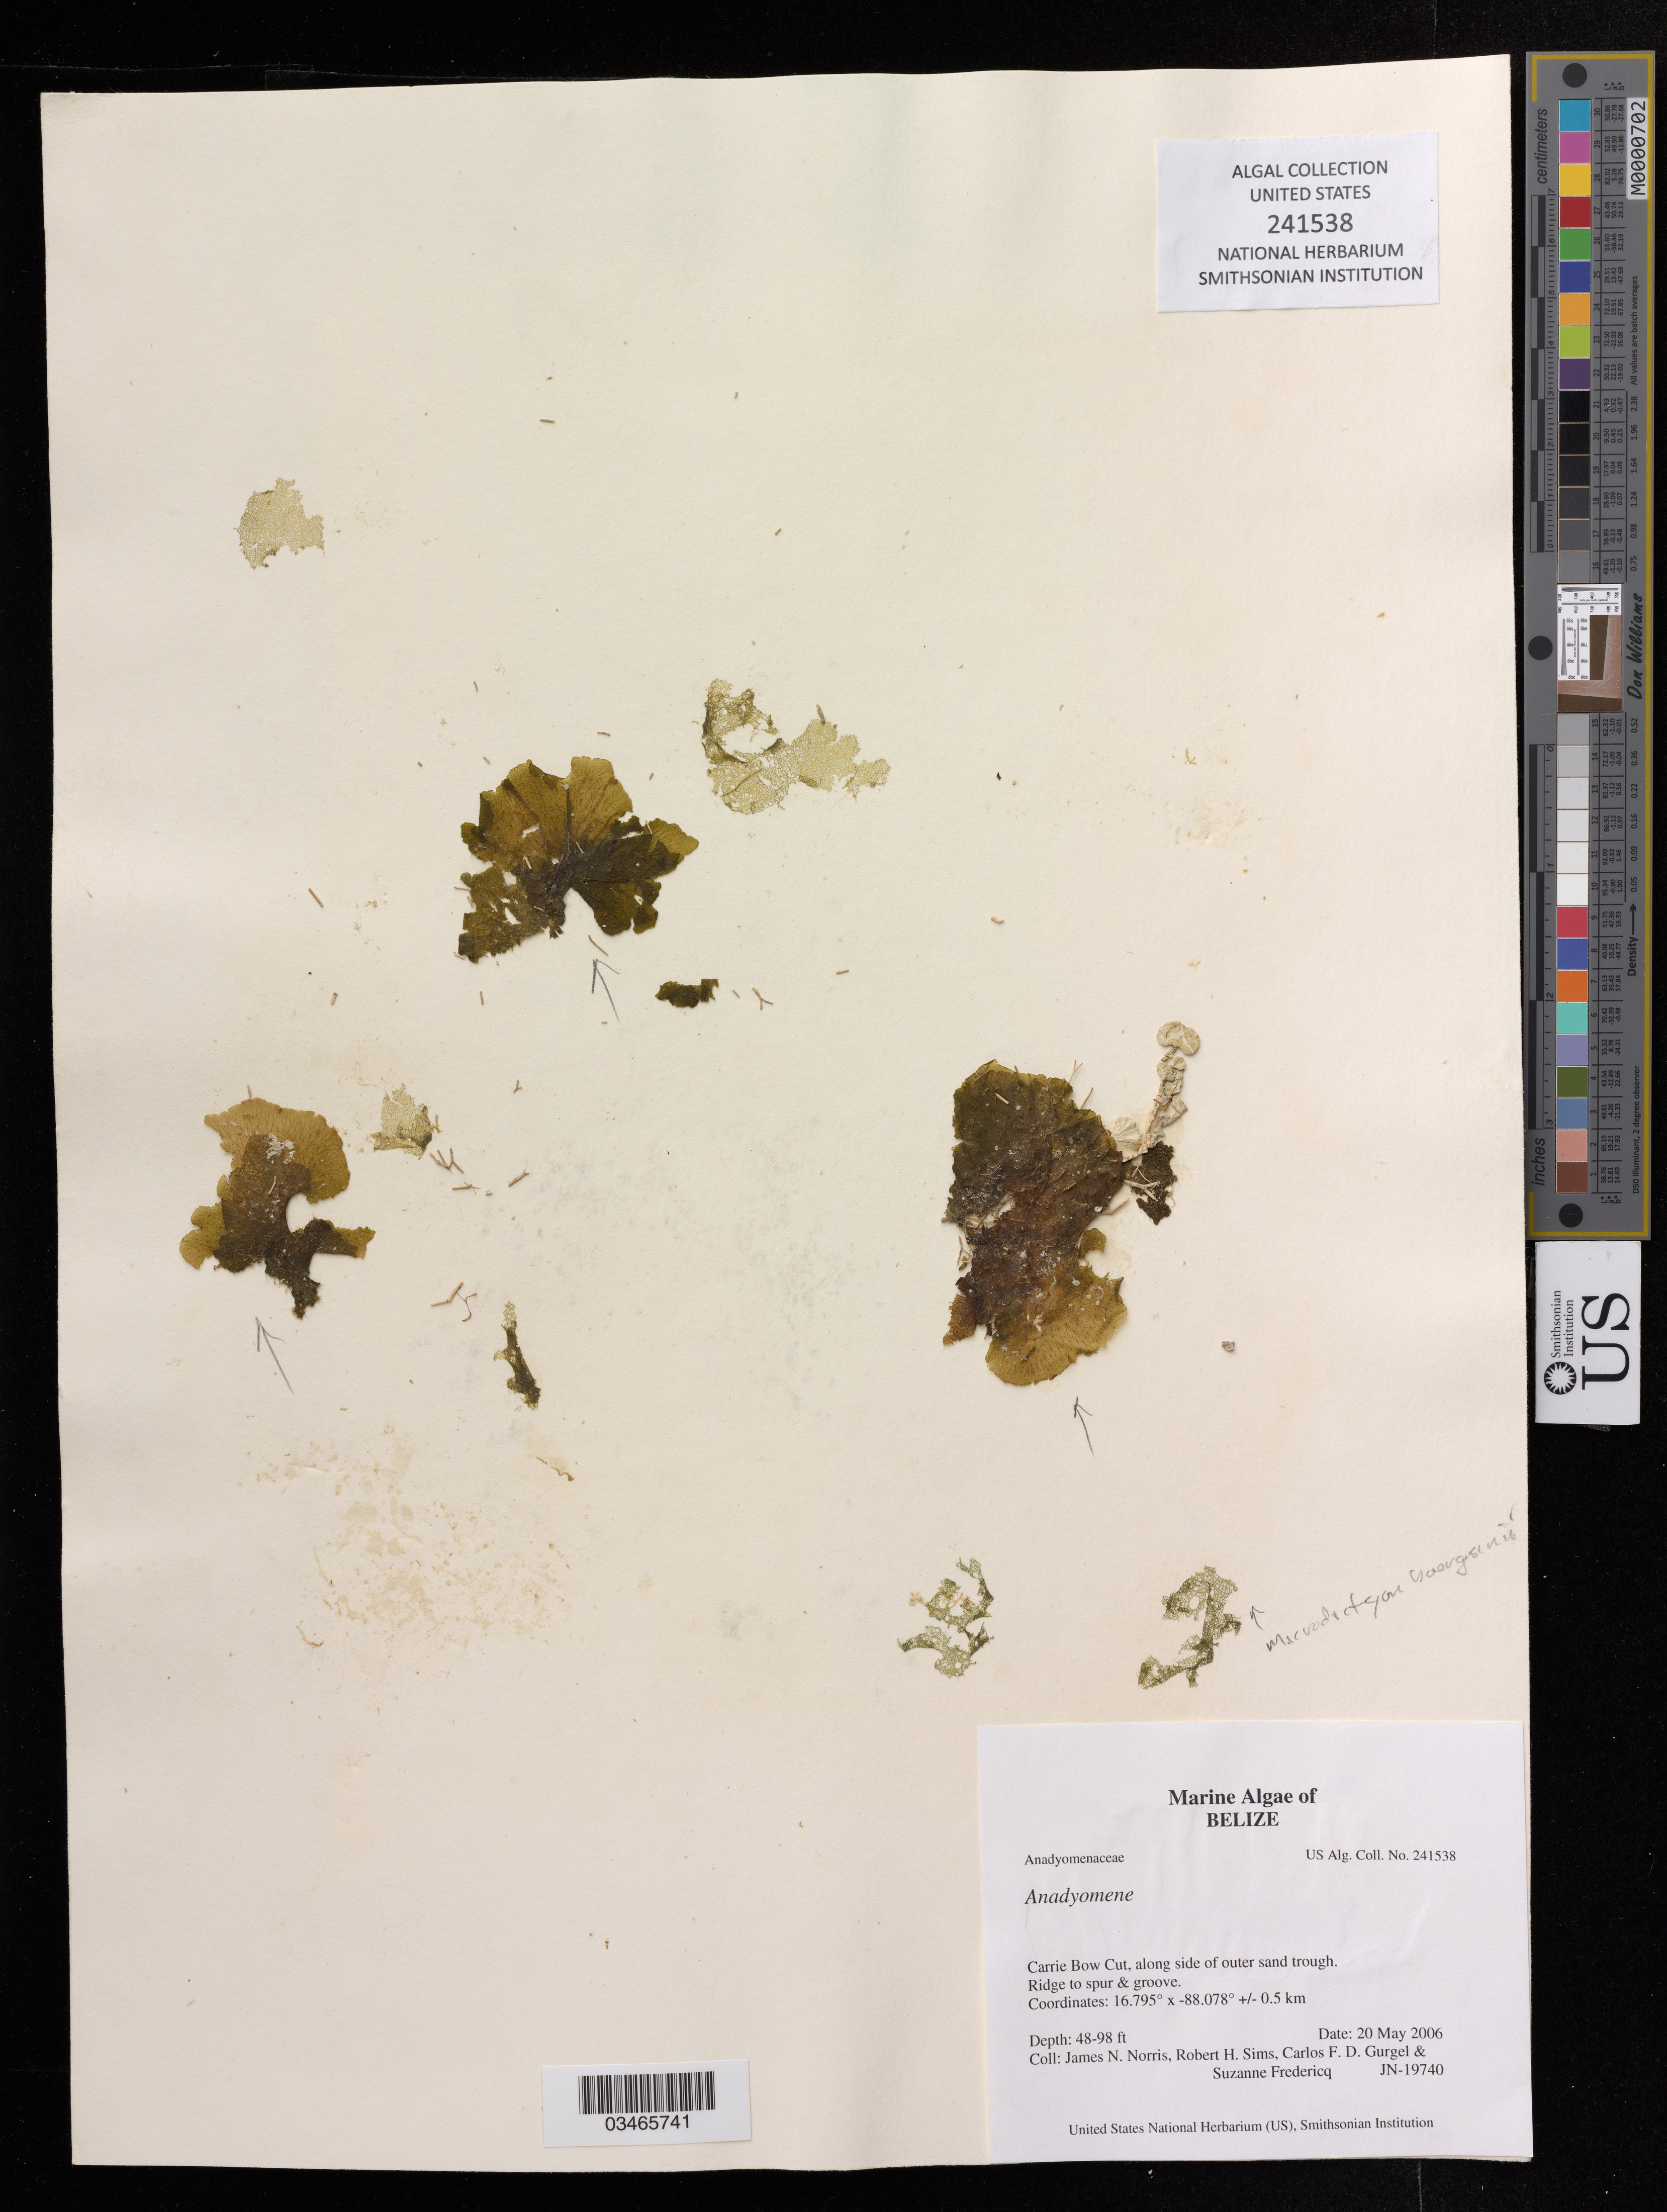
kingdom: Plantae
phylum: Chlorophyta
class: Ulvophyceae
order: Cladophorales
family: Anadyomenaceae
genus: Anadyomene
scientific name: Anadyomene sp.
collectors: J. Norris, R. H. Sims, C. Gurgel & S. Fredericq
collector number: JN-19740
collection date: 2006-05-20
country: Belize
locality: Carrie Bow Cut, along side of outer sand trough. Ridge to spur & groove.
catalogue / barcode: US 241538